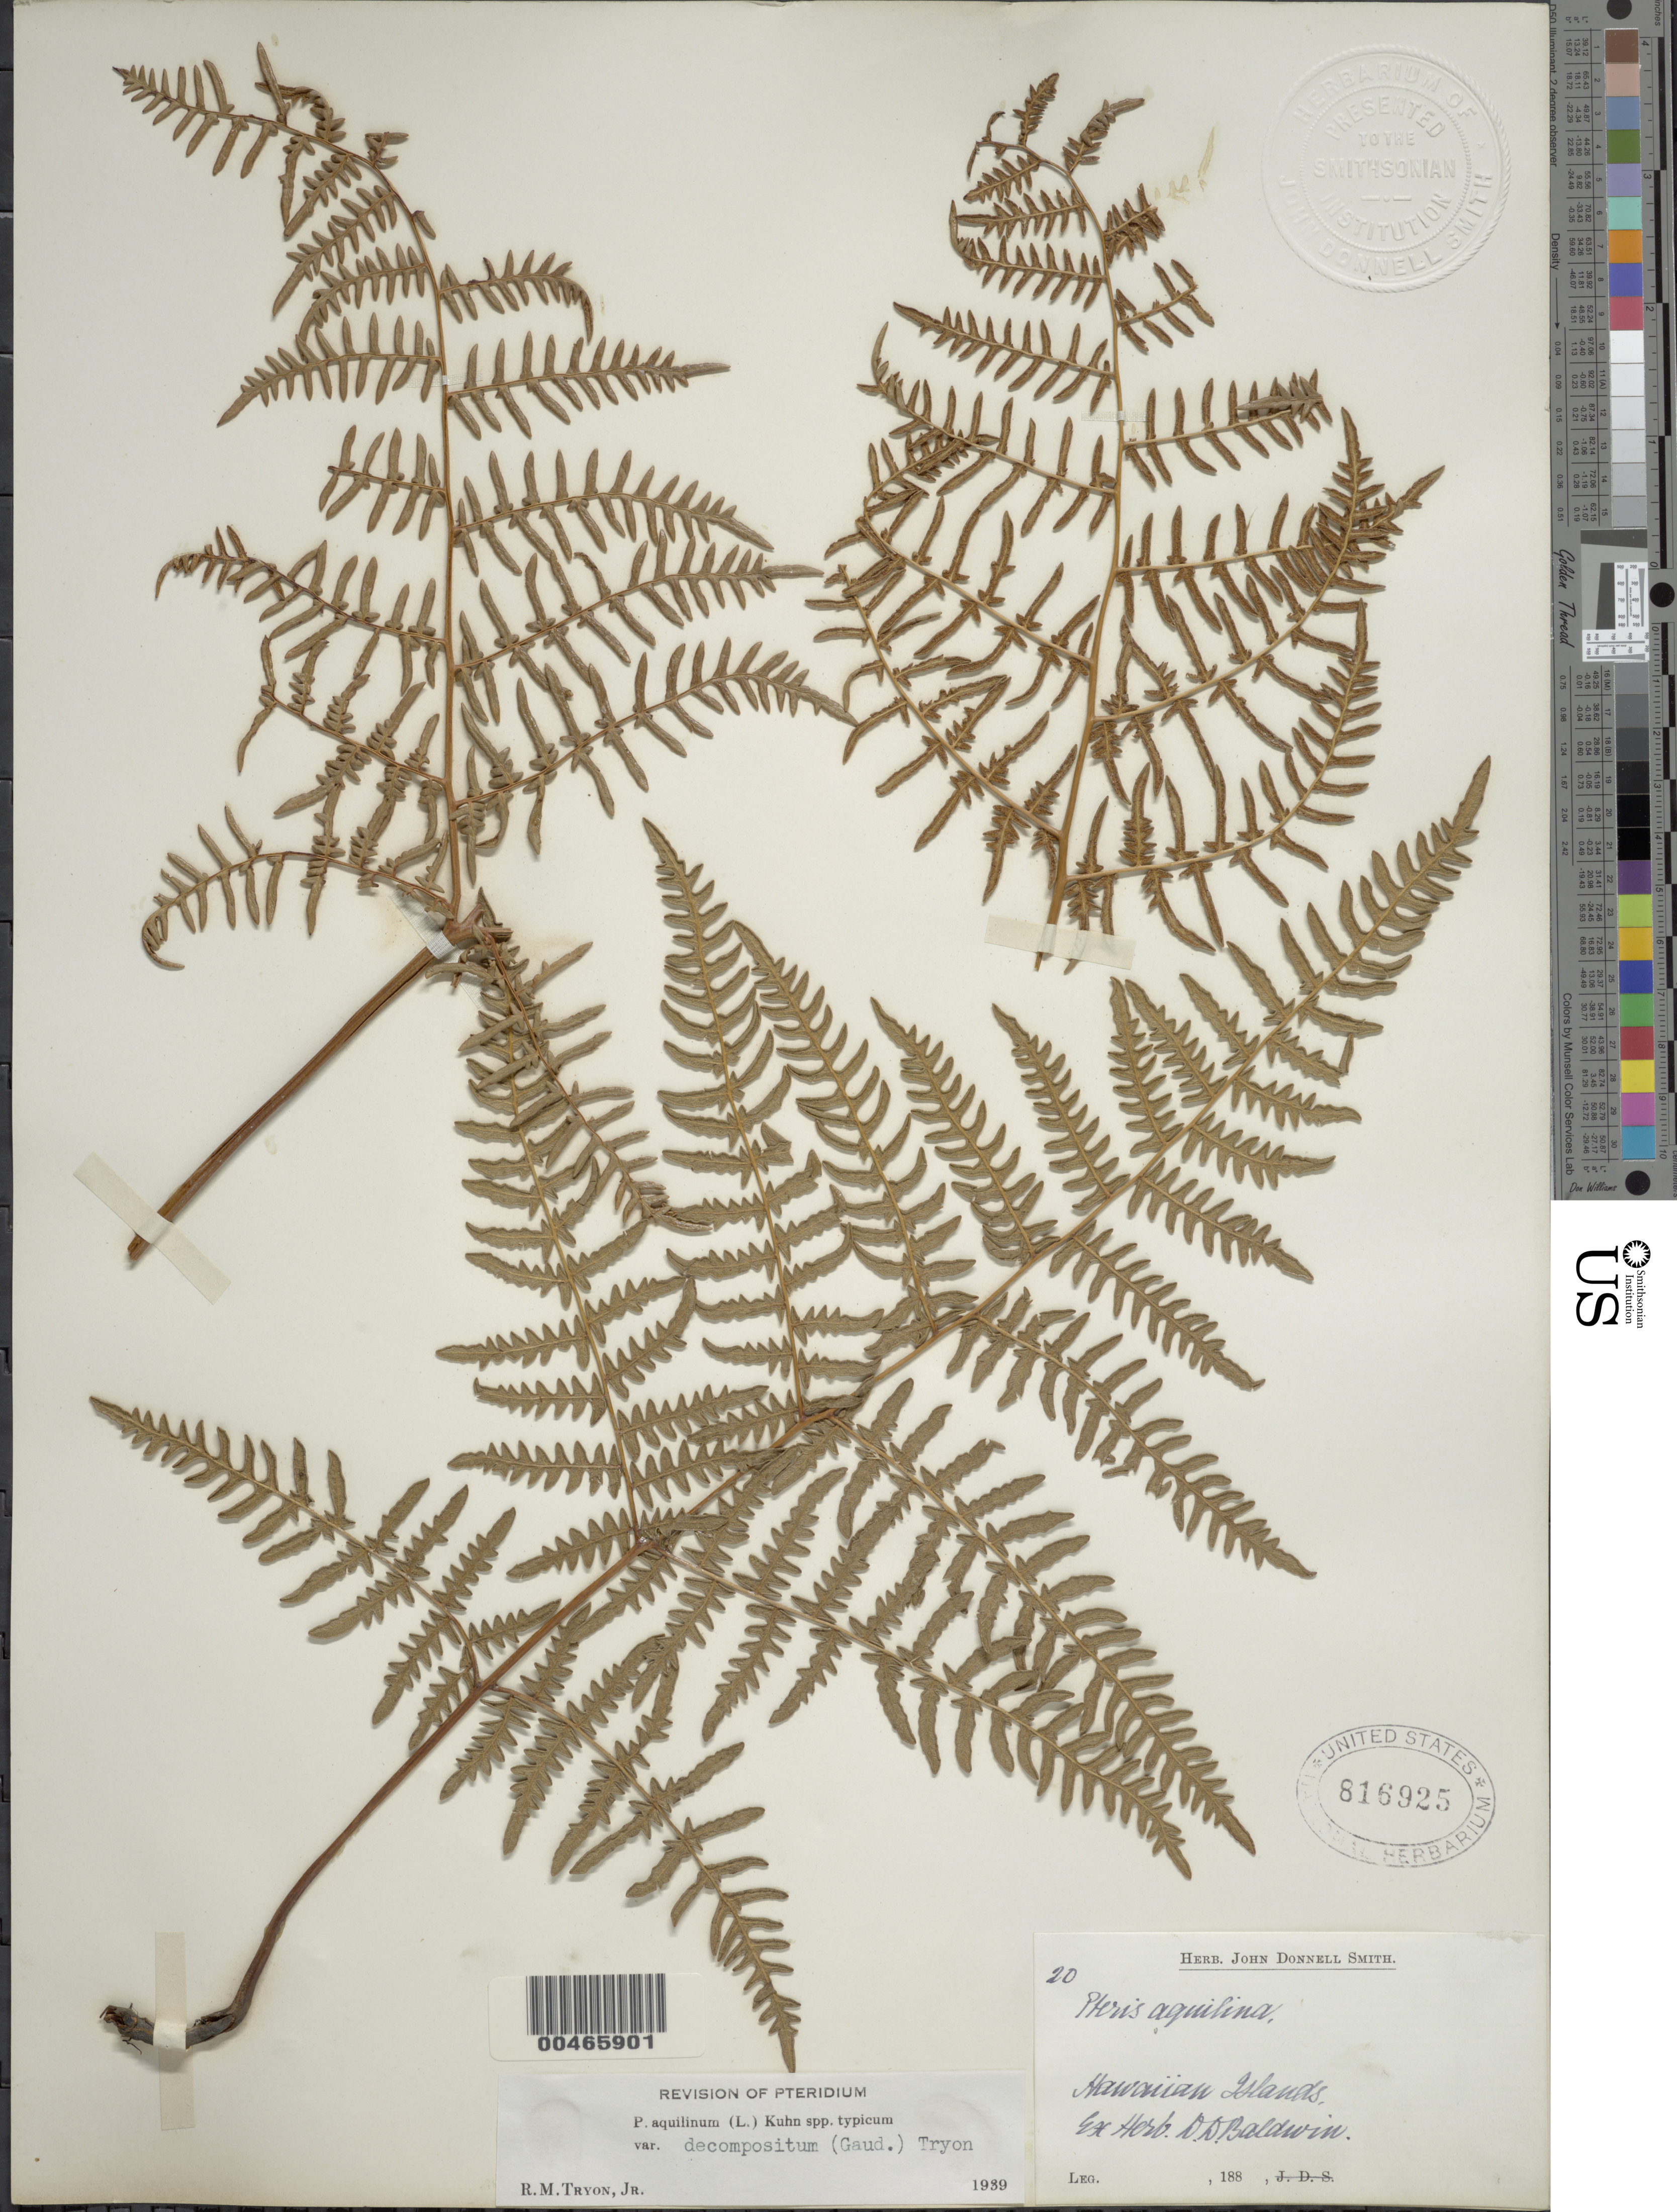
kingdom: Plantae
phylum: Tracheophyta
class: Polypodiopsida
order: Polypodiales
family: Dennstaedtiaceae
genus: Pteridium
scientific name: Pteridium aquilinum subsp. decompositum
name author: (Gaudich.) Lamoureux & J.A. Thomson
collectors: D. Baldwin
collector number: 20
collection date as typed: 188-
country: United States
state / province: Hawaii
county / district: Hawaii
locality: Hawaiian Islands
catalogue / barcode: US 816925